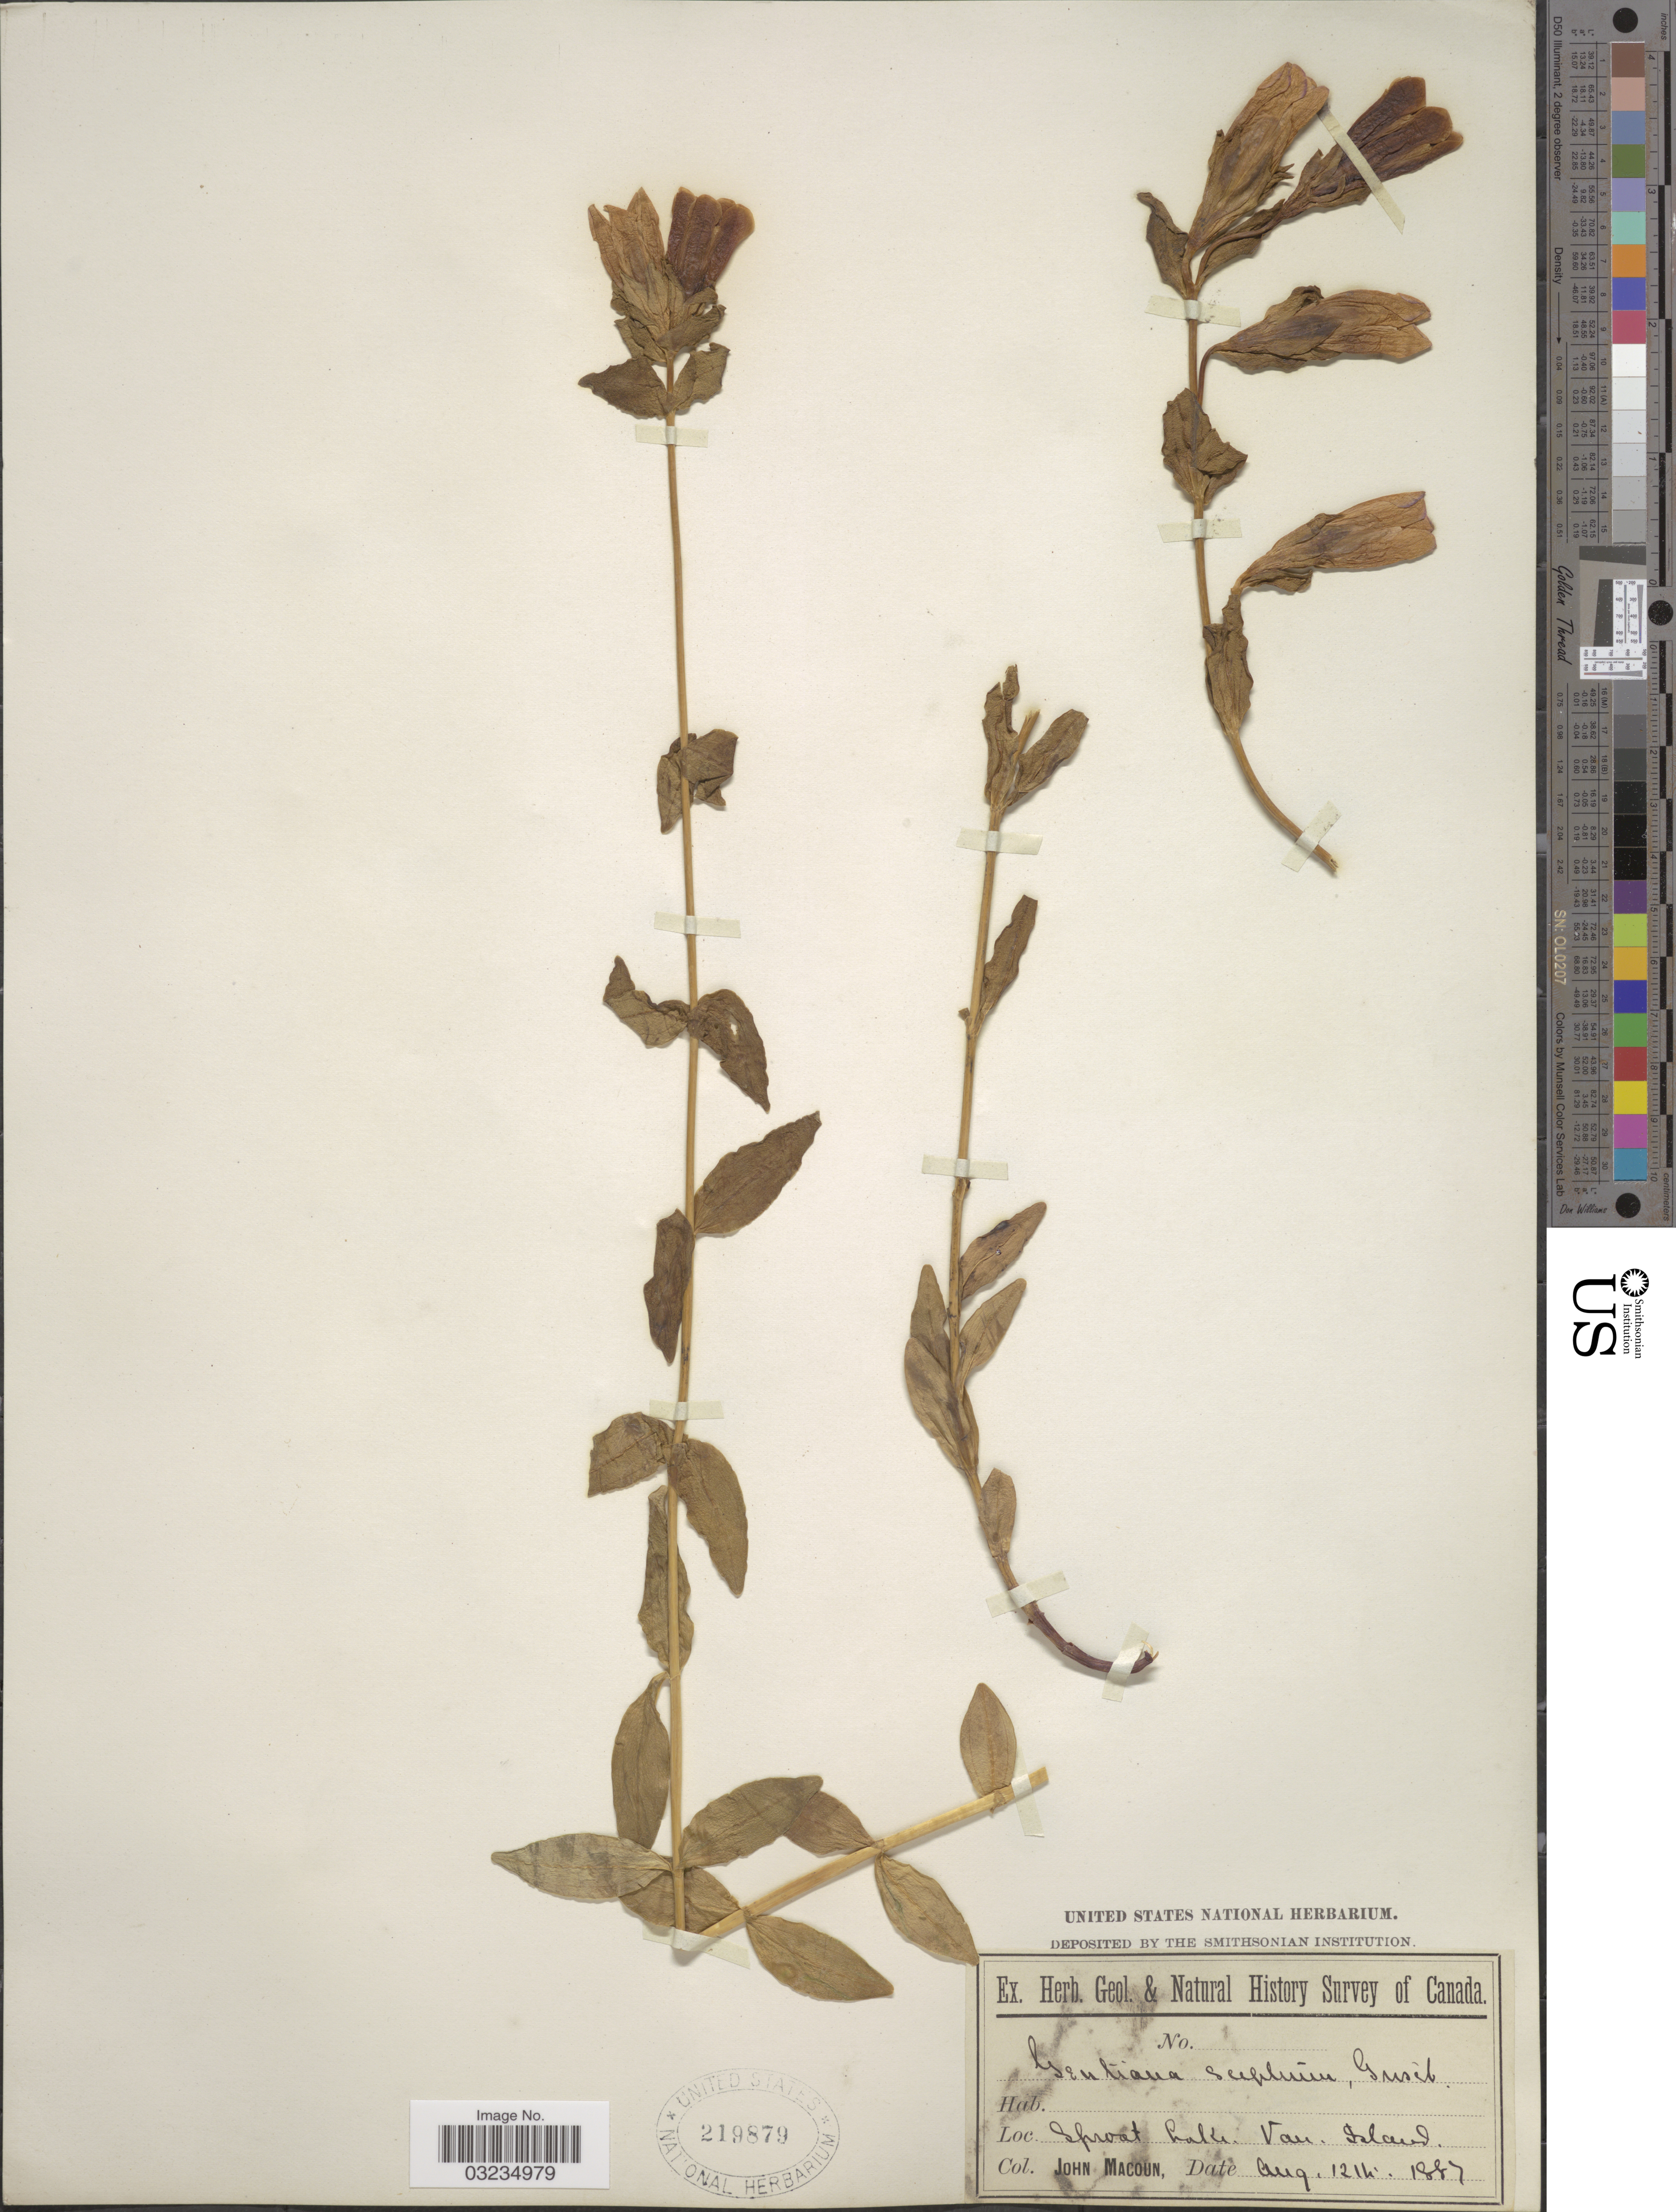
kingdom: Plantae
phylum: Tracheophyta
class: Magnoliopsida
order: Gentianales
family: Gentianaceae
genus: Gentiana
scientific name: Gentiana sceptrum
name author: Griseb.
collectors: J. Macoun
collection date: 1887-08-21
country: Canada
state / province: British Columbia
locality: Sproat Lake. Van. Island.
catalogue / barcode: US 219879